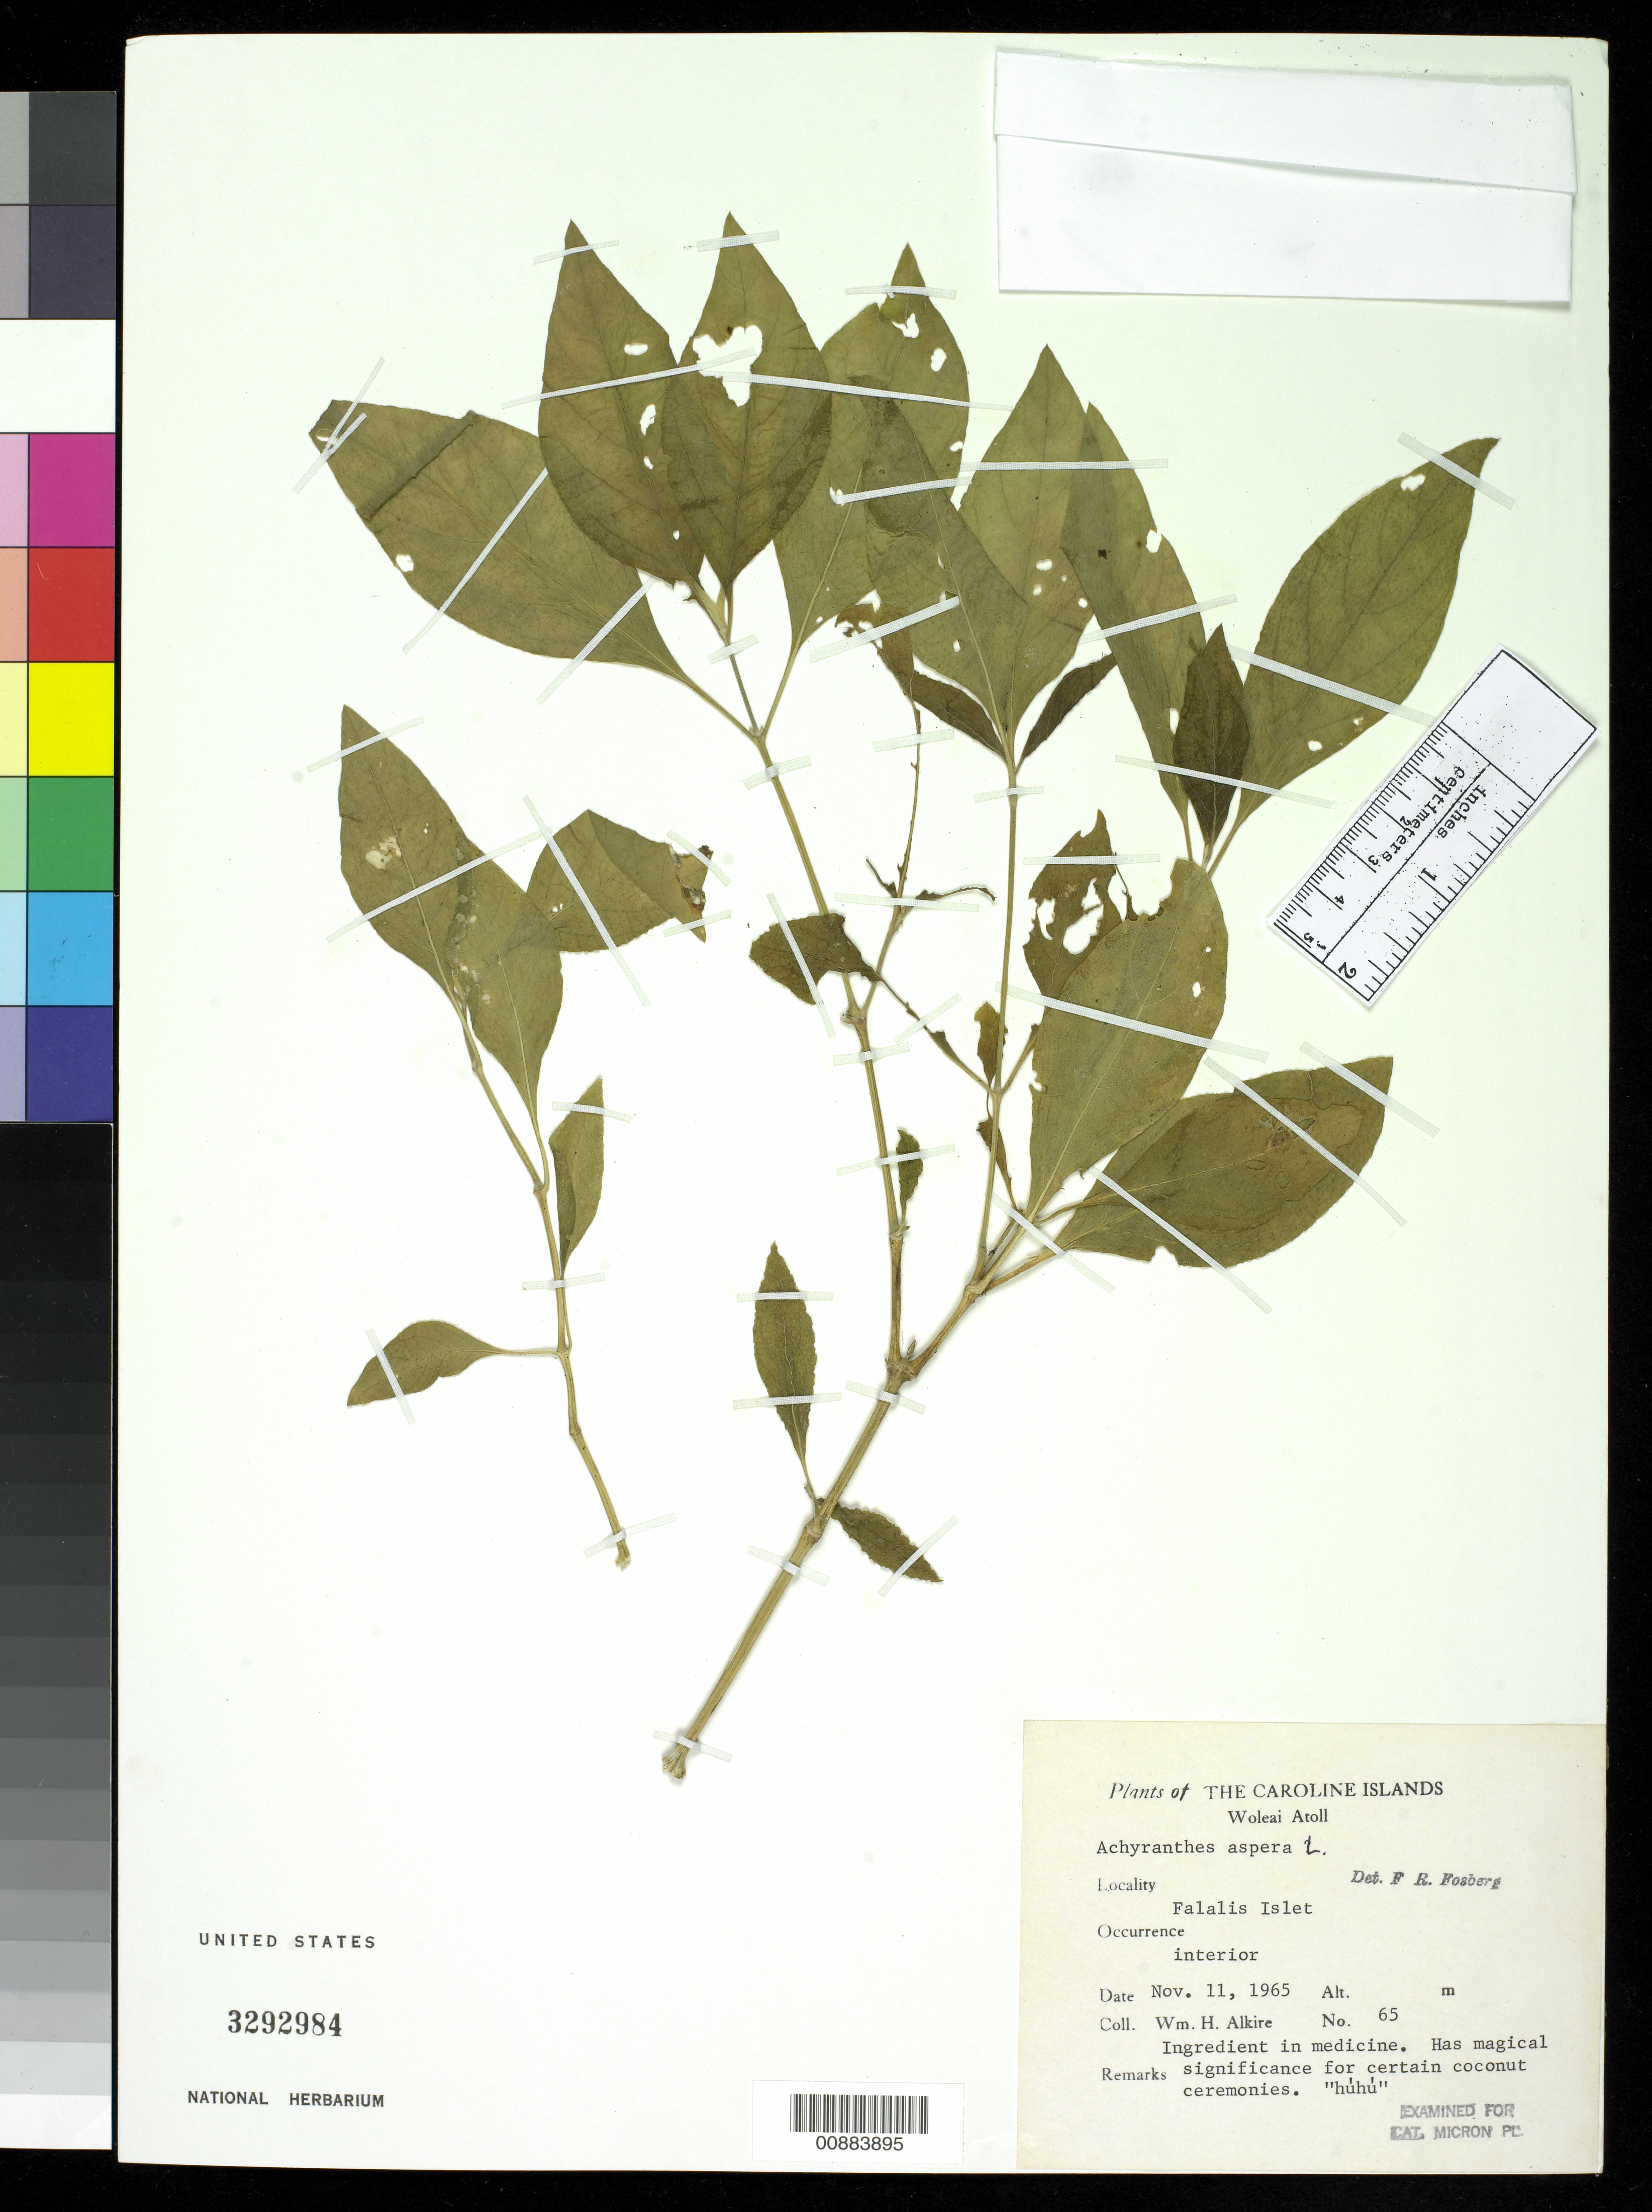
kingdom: Plantae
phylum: Tracheophyta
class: Magnoliopsida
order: Caryophyllales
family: Amaranthaceae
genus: Achyranthes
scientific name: Achyranthes aspera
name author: L.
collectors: W. Alkire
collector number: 65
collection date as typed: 11 Nov 1965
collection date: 1965-11-11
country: Micronesia, Federated States of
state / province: Yap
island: Woleai Atoll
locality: Falalis Islet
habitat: interior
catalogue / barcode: US 3292984